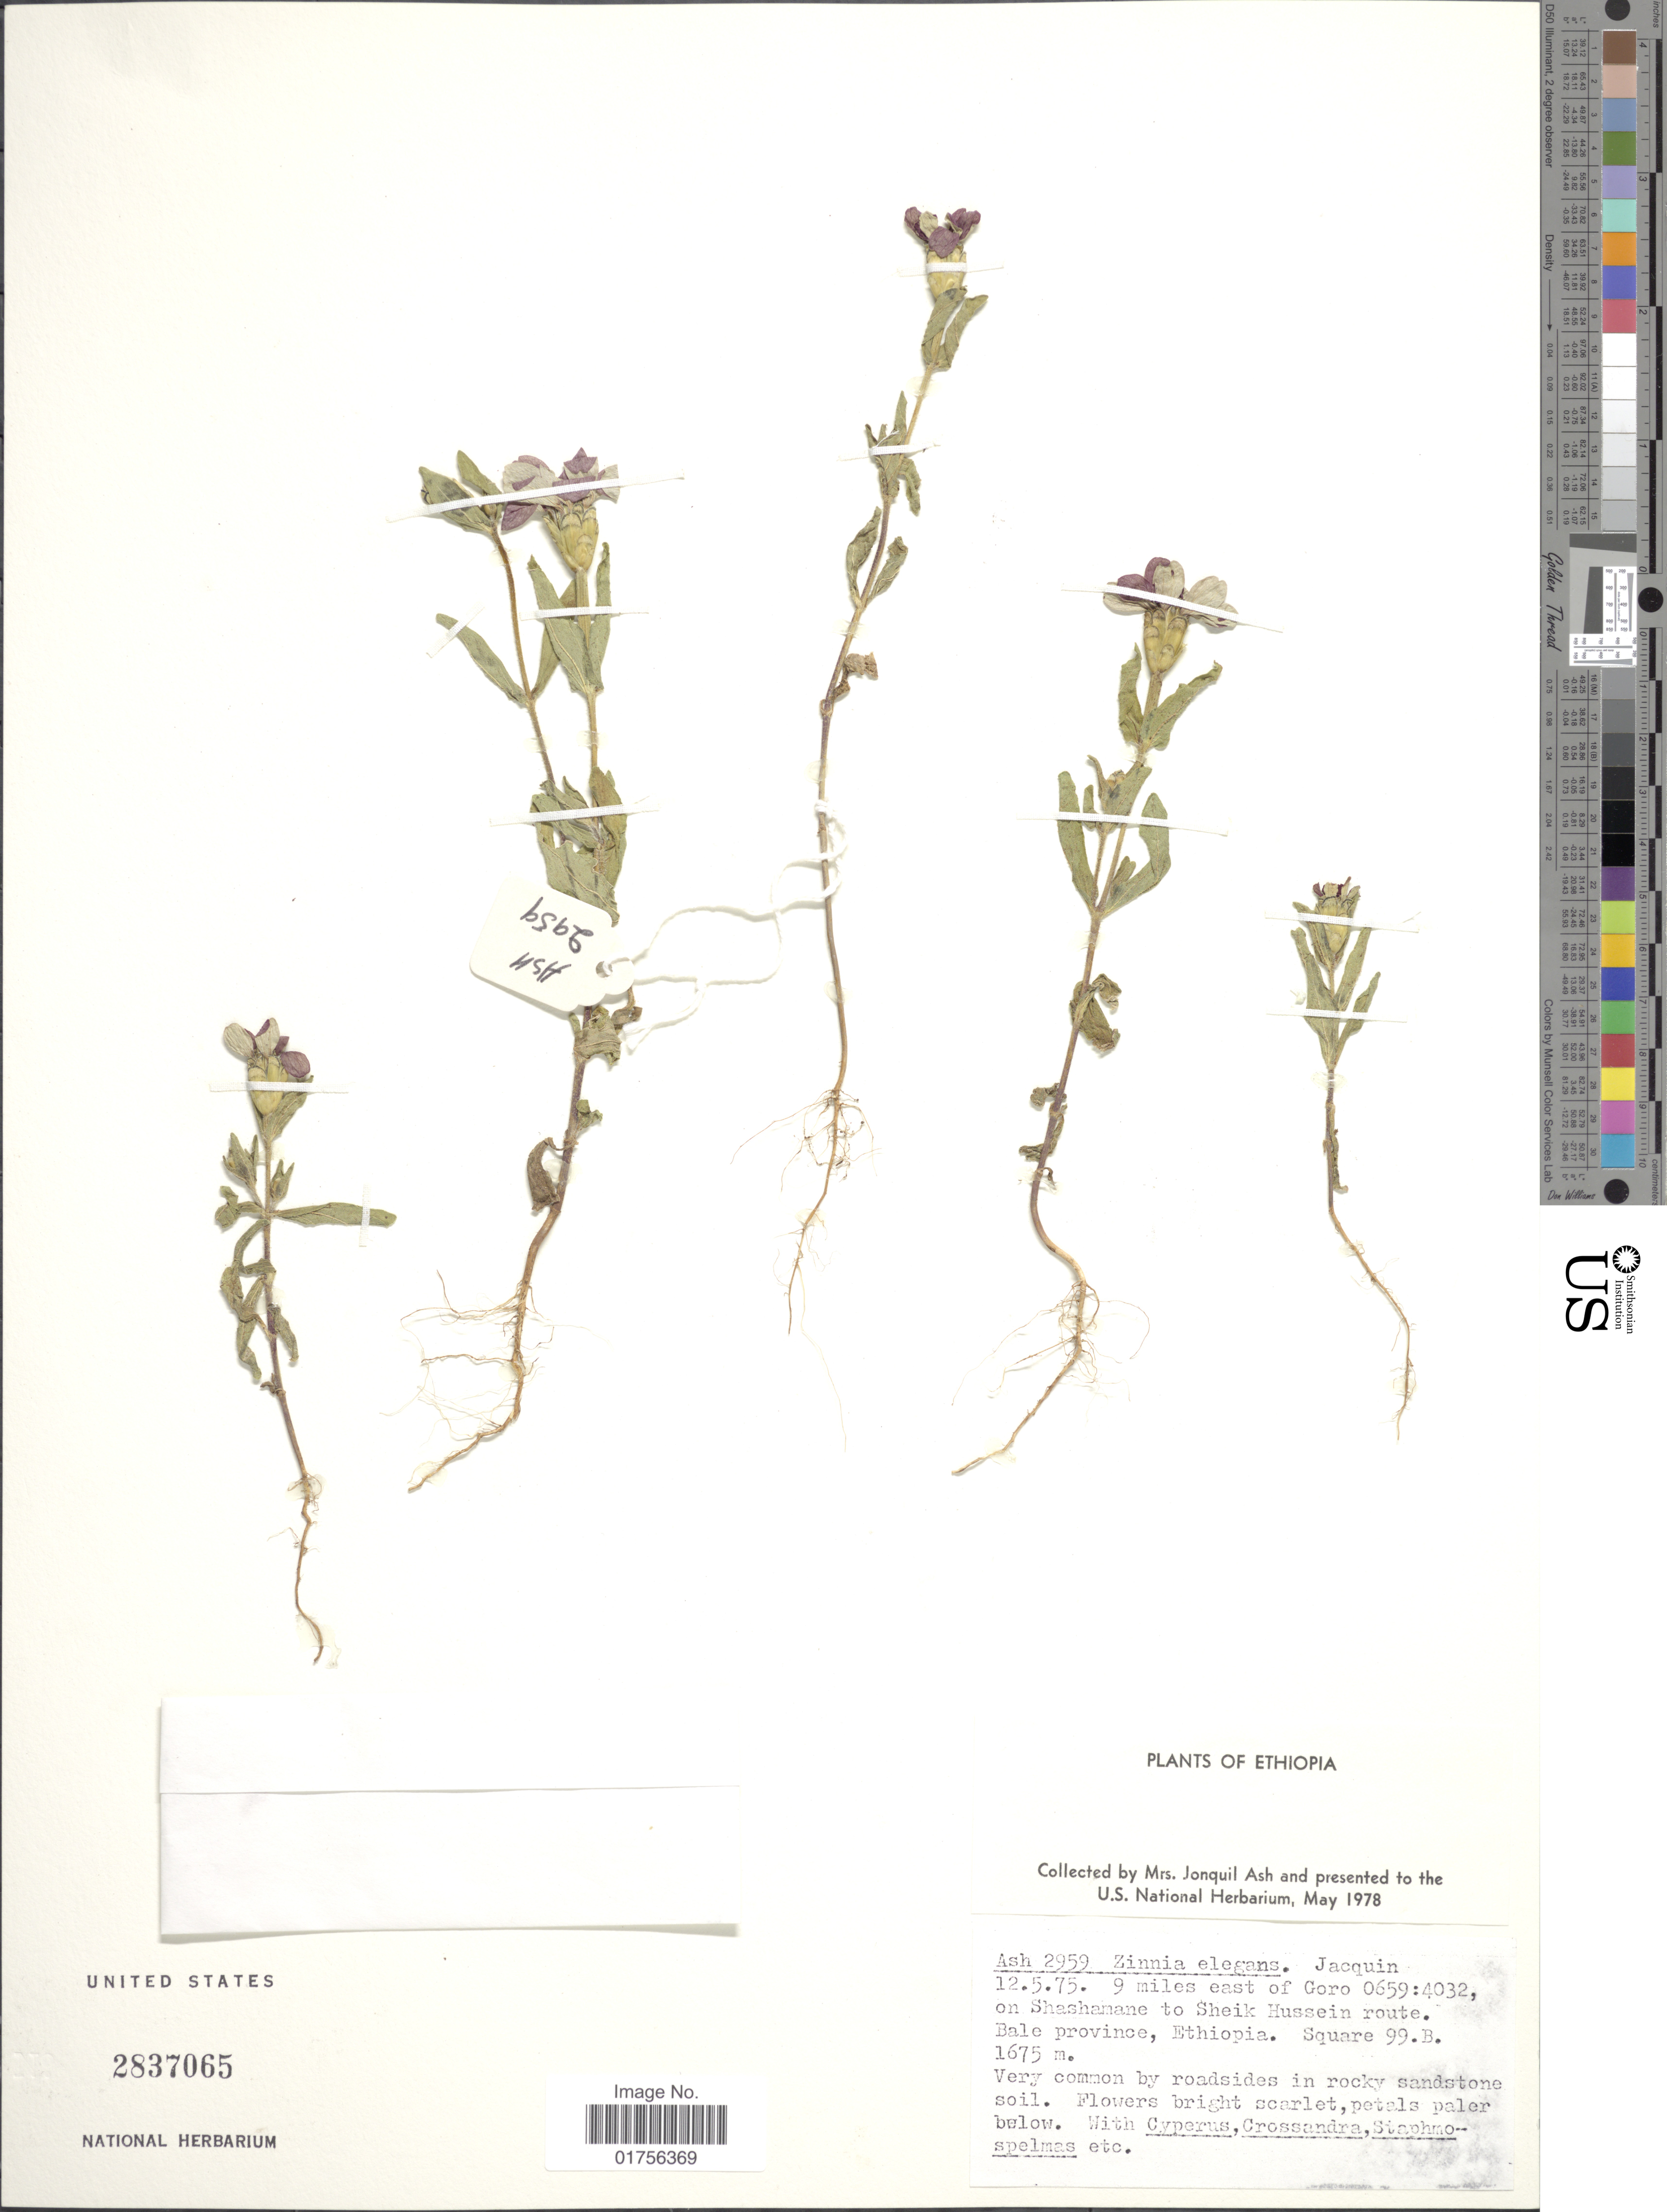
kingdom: Plantae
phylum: Tracheophyta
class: Magnoliopsida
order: Asterales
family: Asteraceae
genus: Zinnia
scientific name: Zinnia elegans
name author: Jacq.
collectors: Jacquin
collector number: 2959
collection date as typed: Transcribed d/m/y: 12/5/75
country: Ethiopia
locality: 9 miles east of Goro 0659:4032, on Shashanane to Sheik Hussien route, Bale Province, Ethiopia, Square 99.B.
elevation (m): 1675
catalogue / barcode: US 2837065